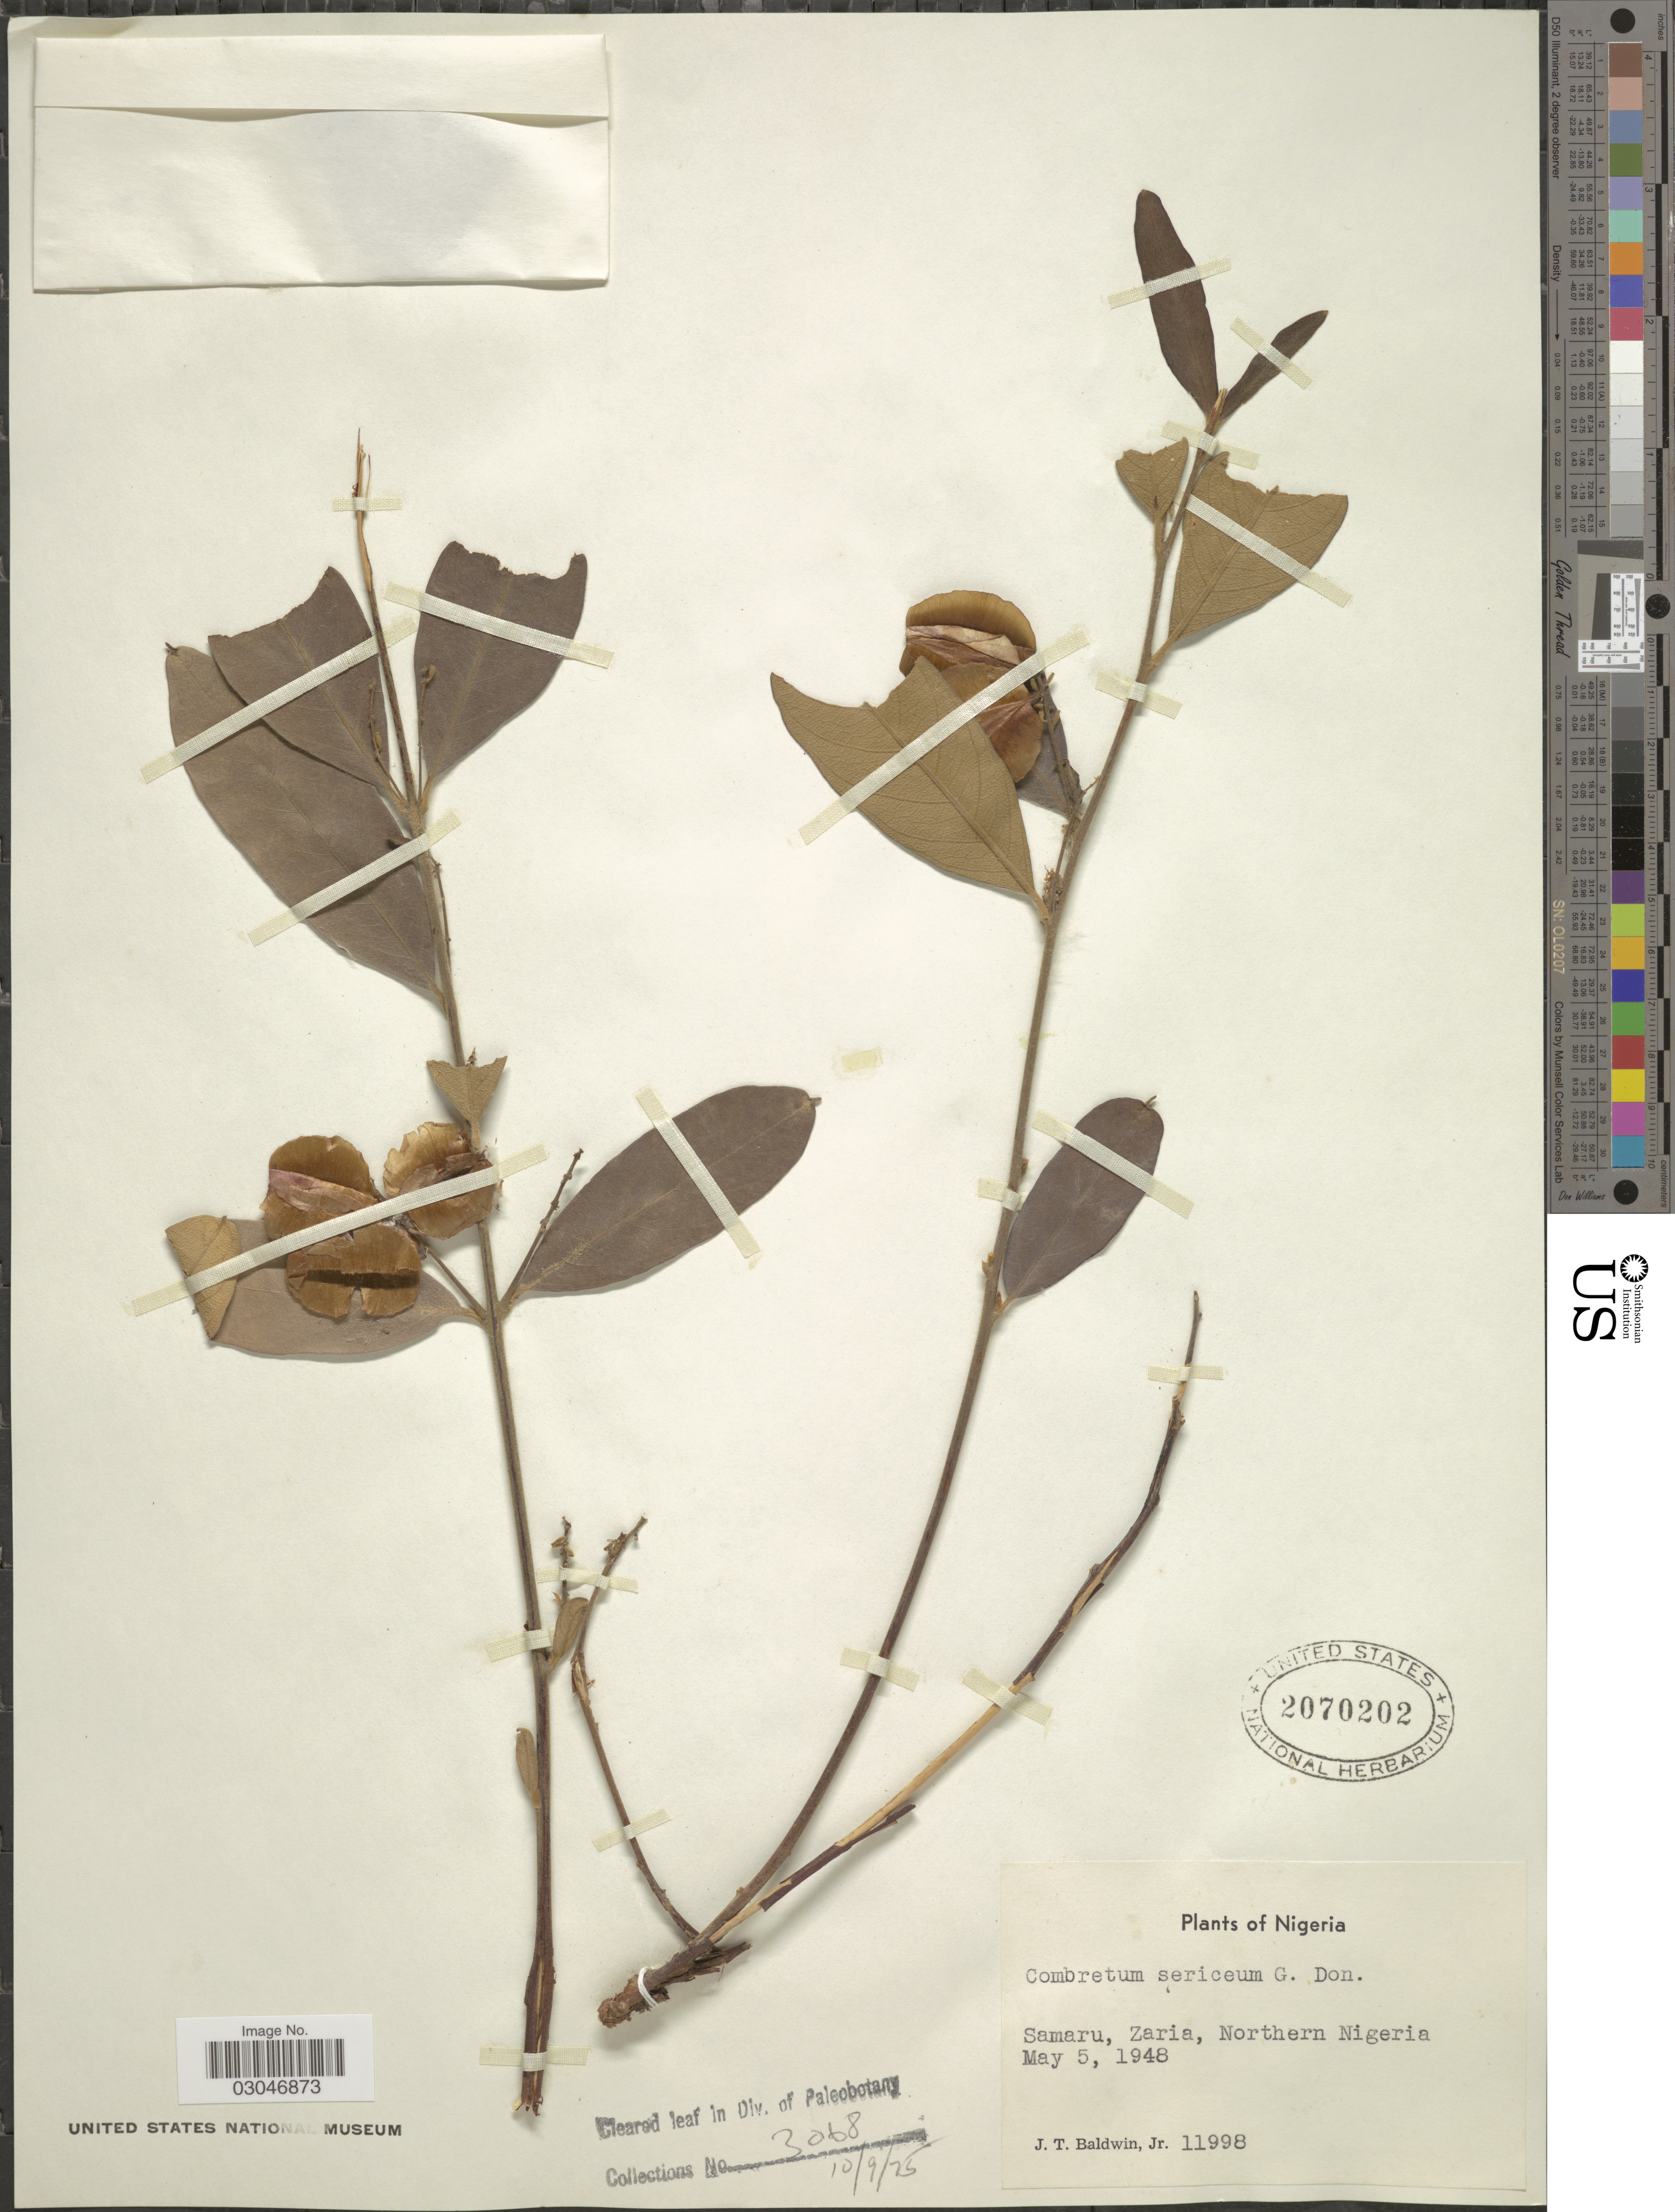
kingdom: Plantae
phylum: Tracheophyta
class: Magnoliopsida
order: Myrtales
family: Combretaceae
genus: Combretum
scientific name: Combretum sericeum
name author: G. Don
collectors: J. T. Baldwin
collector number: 11998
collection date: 1948-05-05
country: Nigeria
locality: Samaru, Zaria, Northern Nigeria.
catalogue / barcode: US 2070202